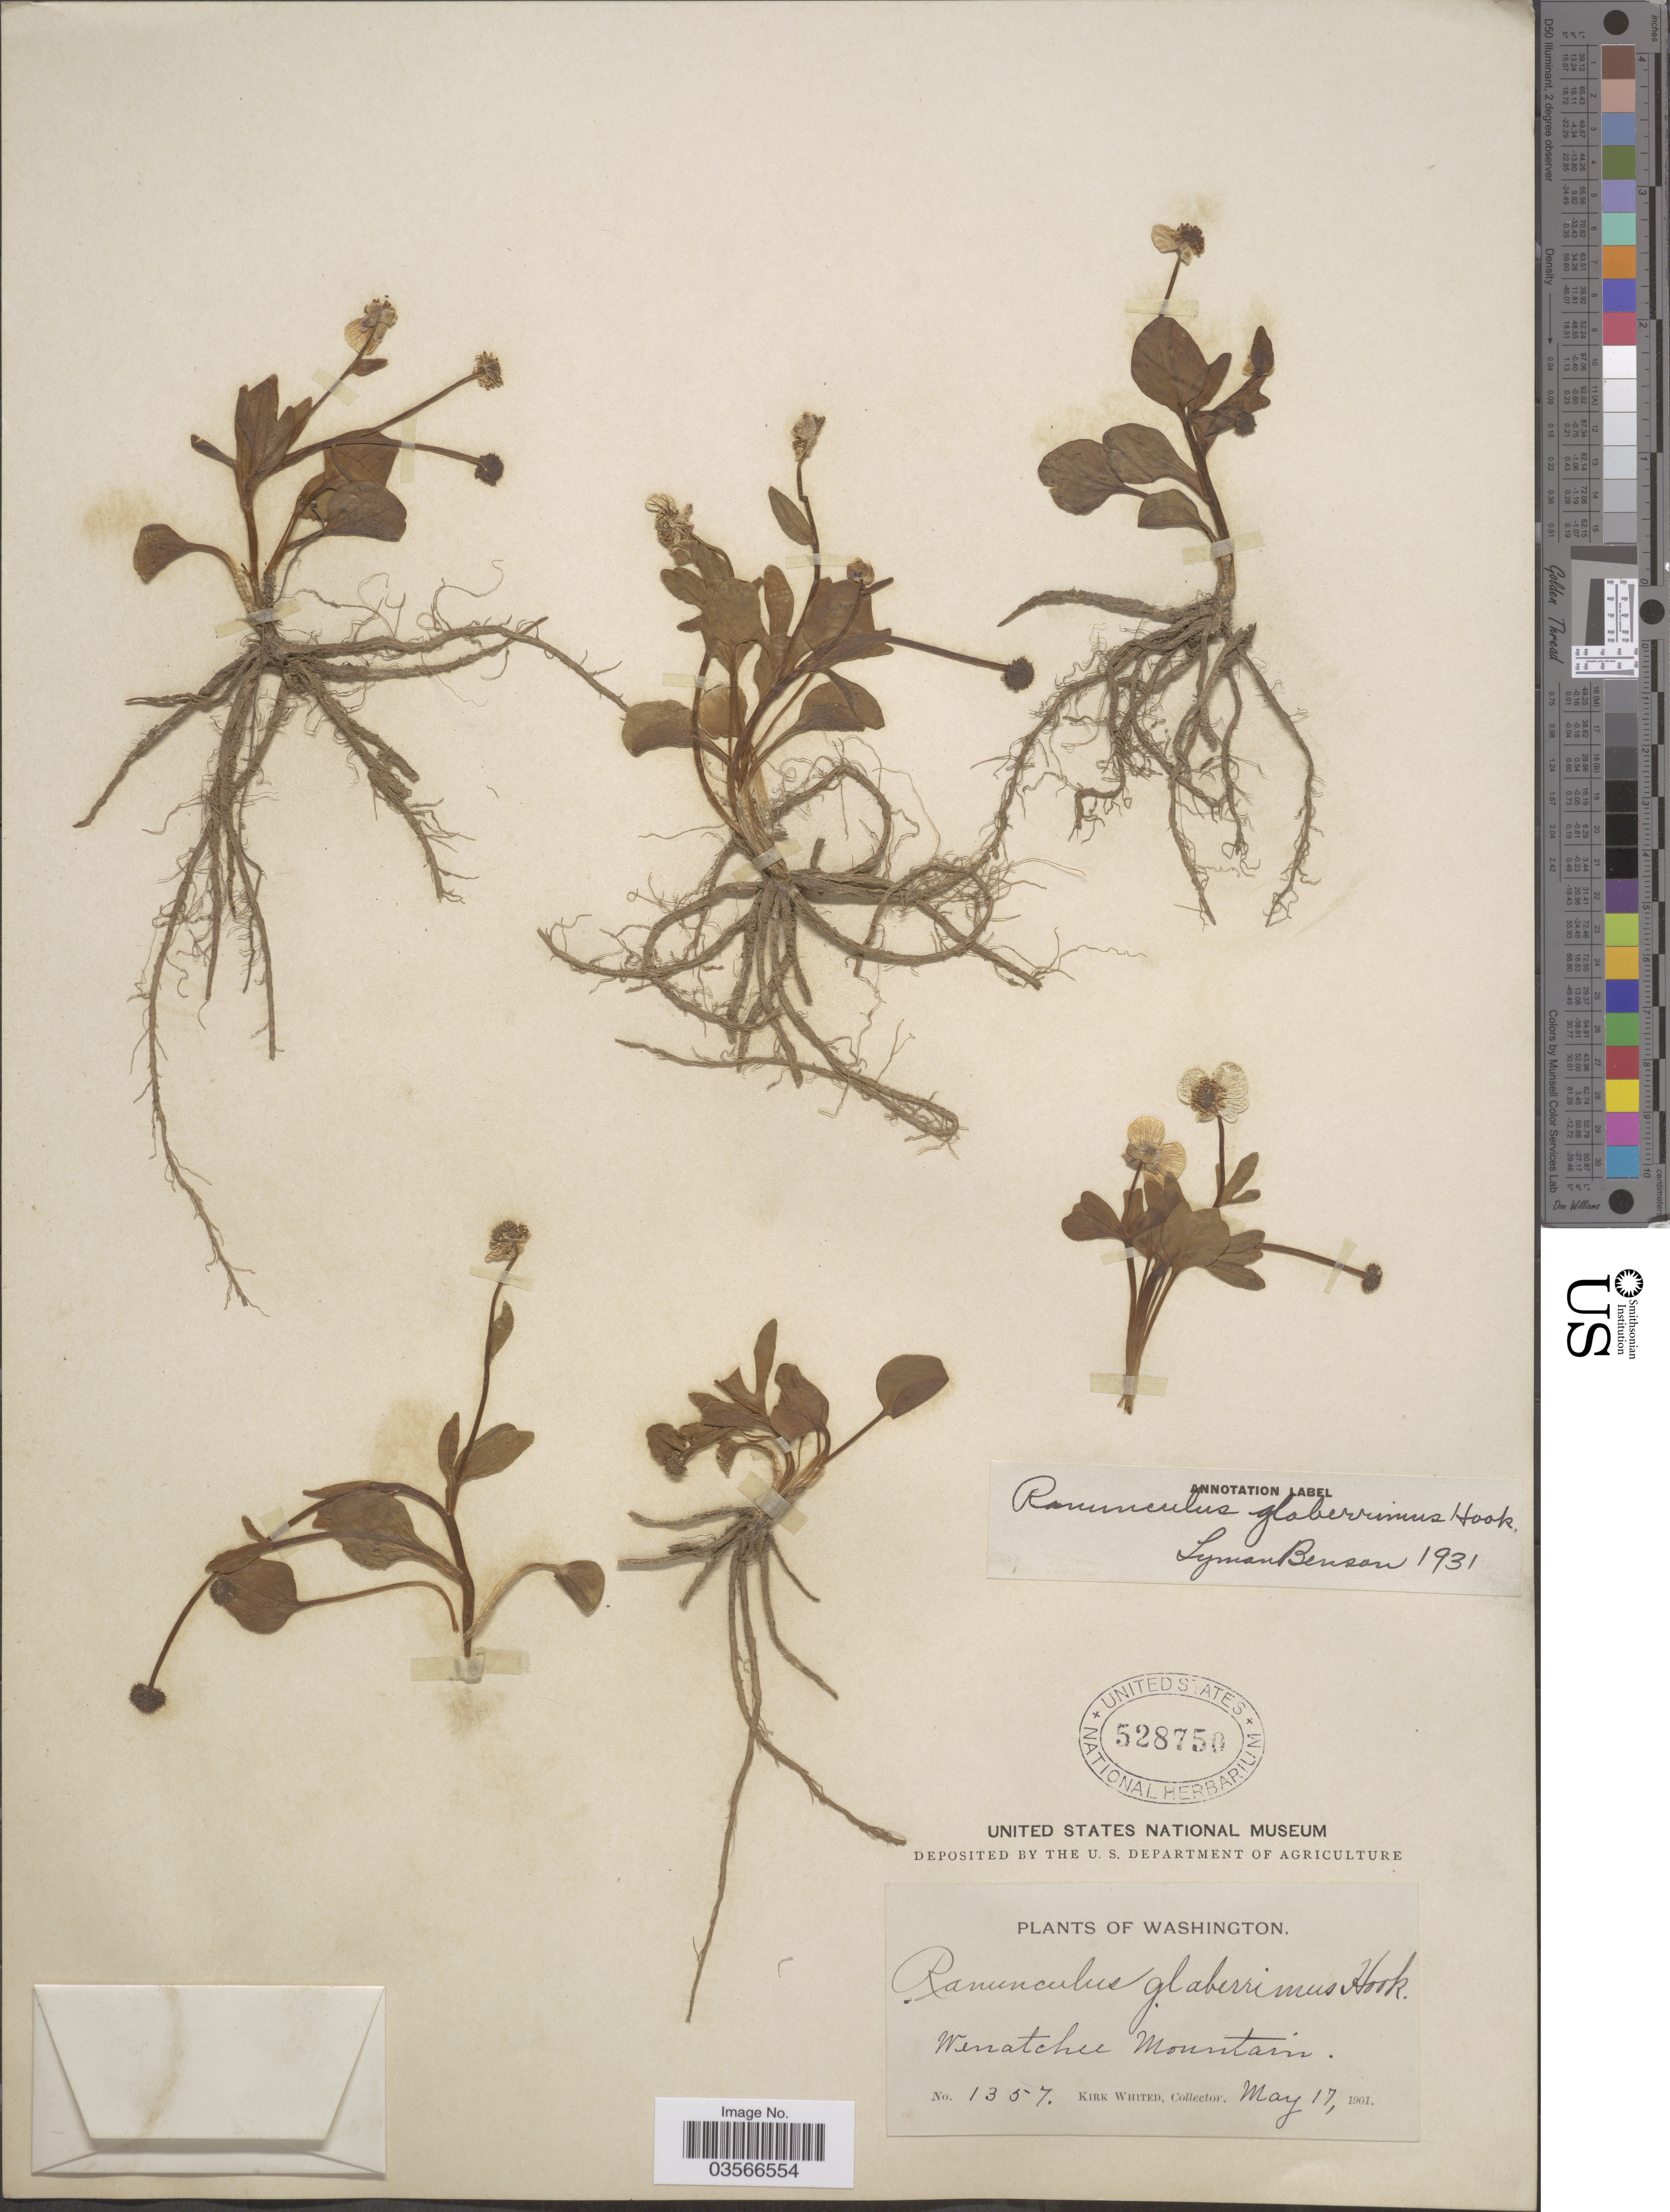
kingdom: Plantae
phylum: Tracheophyta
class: Magnoliopsida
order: Ranunculales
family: Ranunculaceae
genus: Ranunculus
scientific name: Ranunculus glaberrimus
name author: Hook.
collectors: K. Whited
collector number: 1357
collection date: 1901-05-17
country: United States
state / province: Washington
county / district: Chelan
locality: Wenatchee Mountain.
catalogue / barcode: US 528750